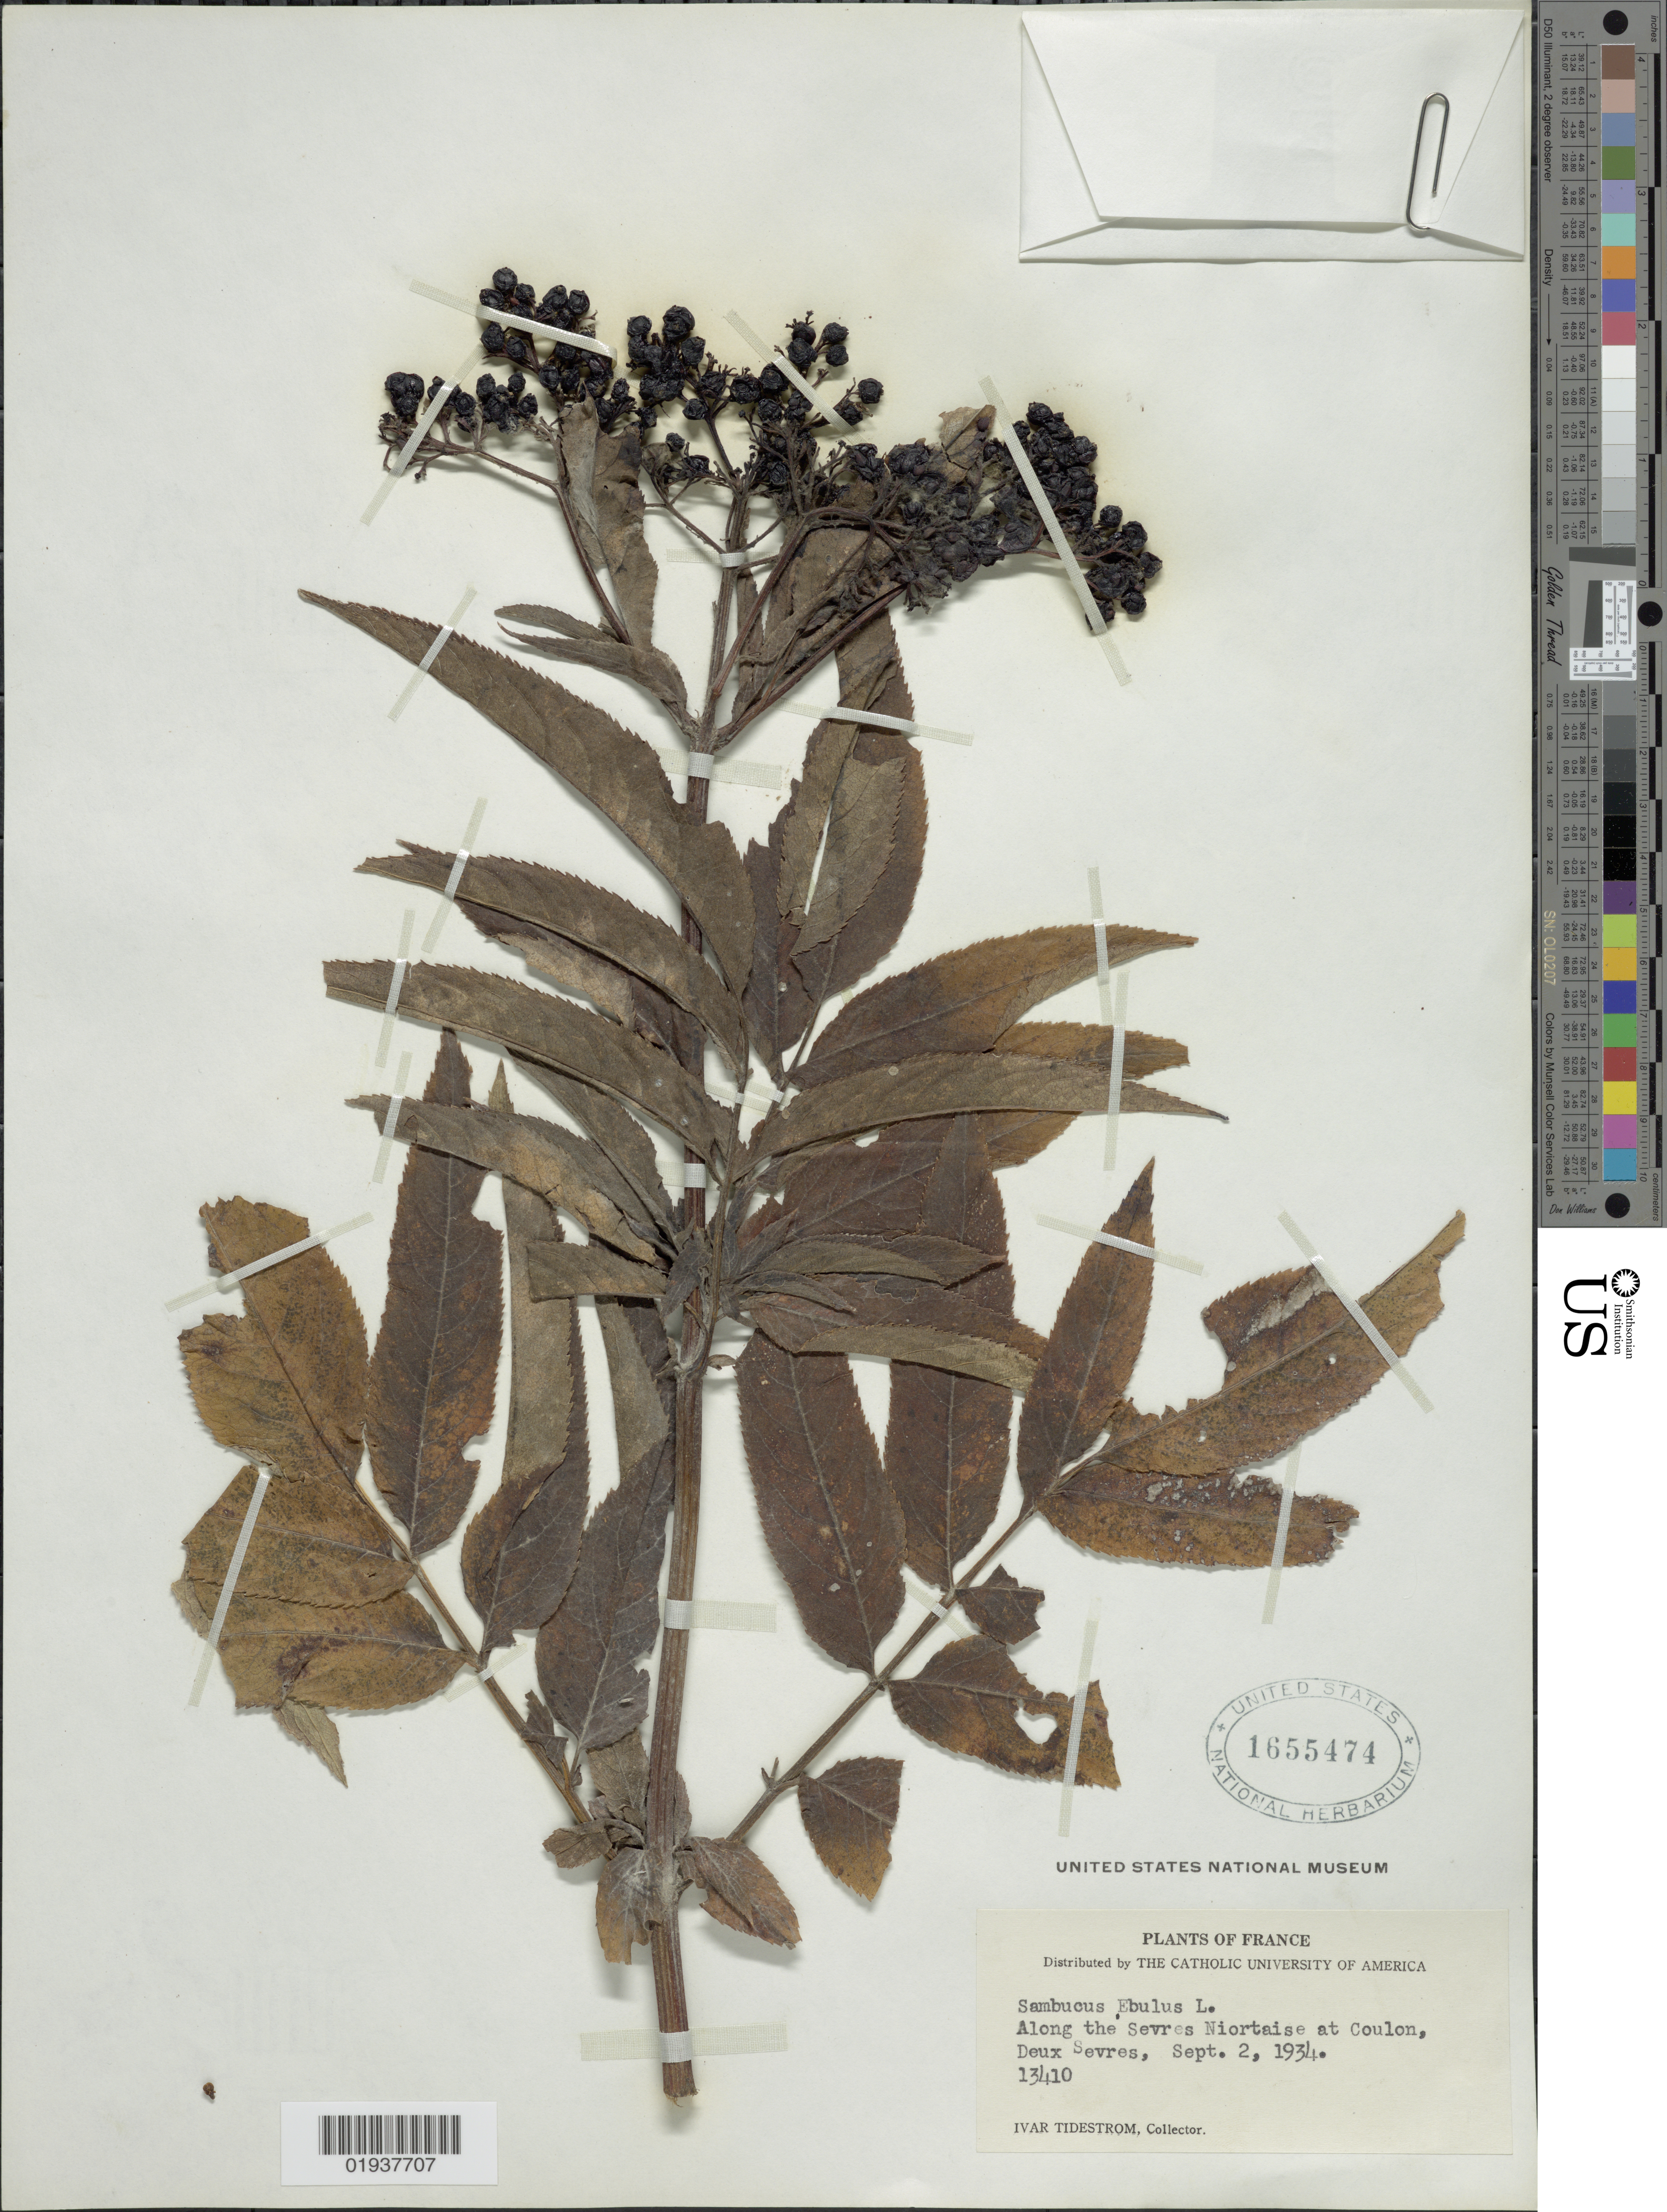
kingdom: Plantae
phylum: Tracheophyta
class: Magnoliopsida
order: Dipsacales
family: Viburnaceae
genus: Sambucus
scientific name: Sambucus ebulus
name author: L.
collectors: I. F. Tidestrom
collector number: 13410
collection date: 1934-09-02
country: France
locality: Along the Sevres Niortaise at Coulon, Deux Sevres.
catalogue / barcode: US 1655474